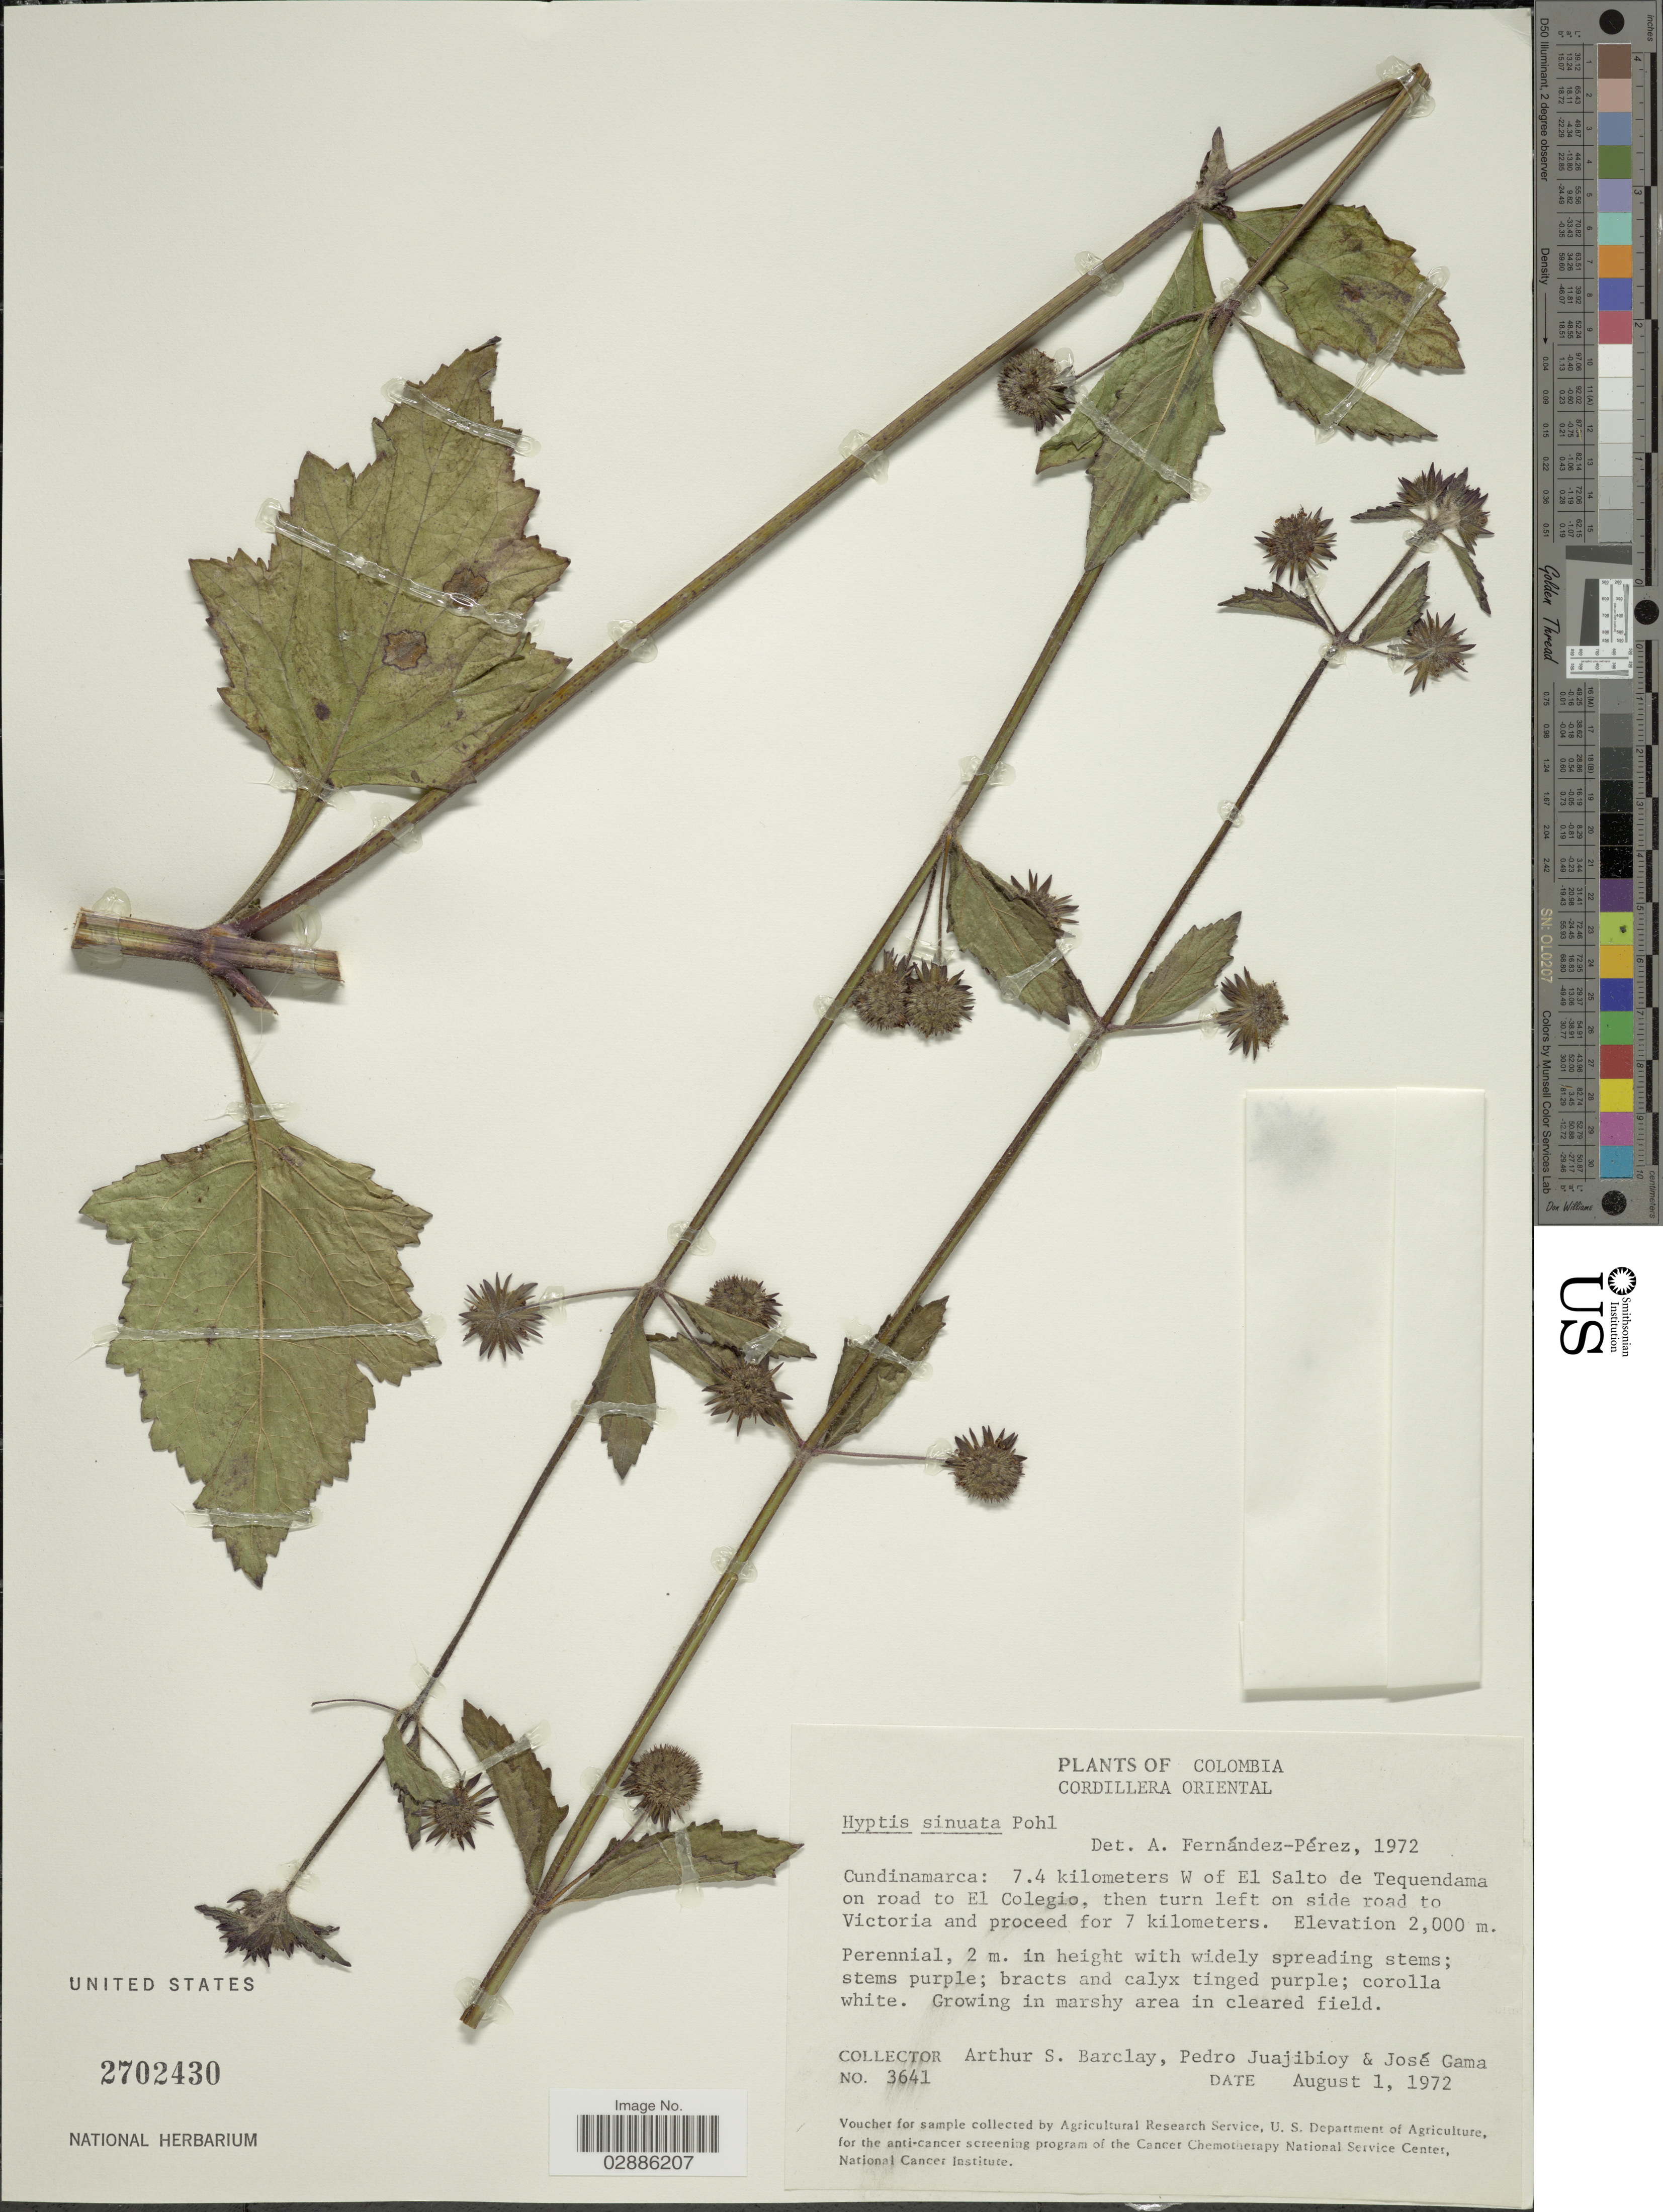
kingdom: Plantae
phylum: Tracheophyta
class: Magnoliopsida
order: Lamiales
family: Lamiaceae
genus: Hyptis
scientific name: Hyptis sinuata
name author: Pohl ex Benth.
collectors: A. S. Barclay, P. Juajibioy & J. Gama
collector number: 3641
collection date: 1972-08-01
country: Colombia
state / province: Cundinamarca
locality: Cordillera Oriental, 7.4 kilometers W of El Salto de Tequendama on road to El Colegio, then turn left on side road to Victoria and proceed for 7 kilometers.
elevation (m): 2000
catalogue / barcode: US 2702430